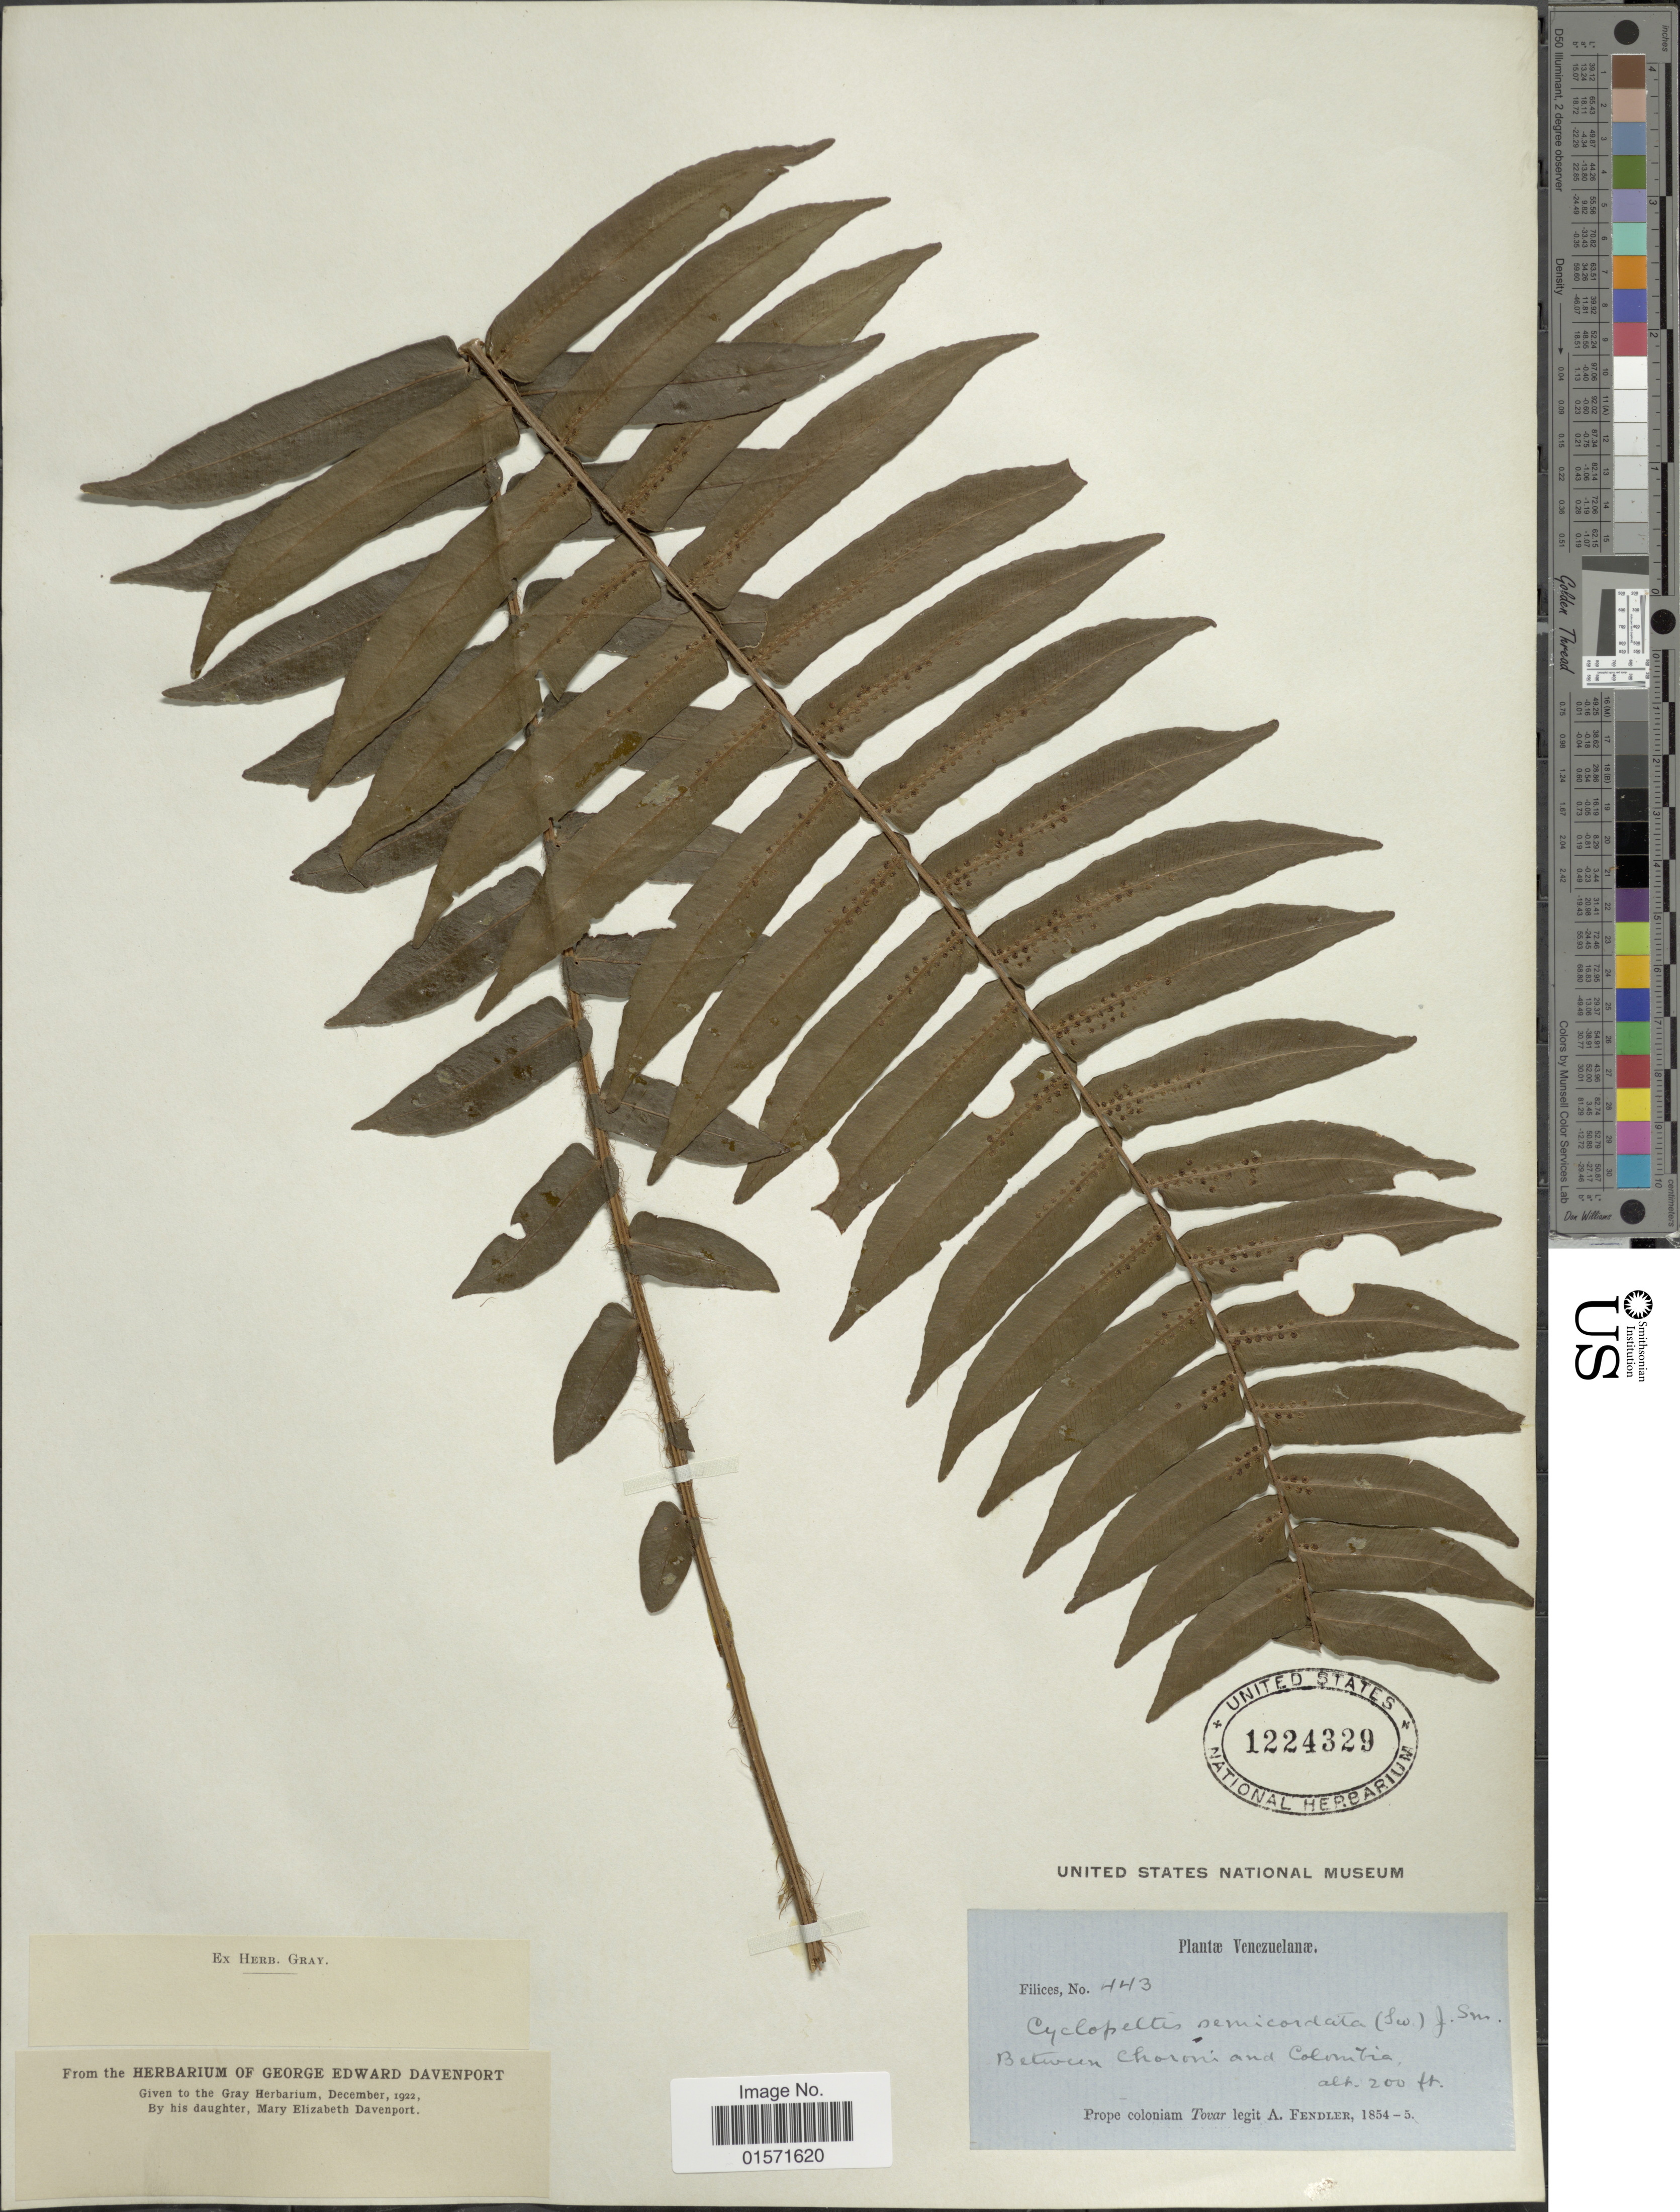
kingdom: Plantae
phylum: Tracheophyta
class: Polypodiopsida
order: Polypodiales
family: Lomariopsidaceae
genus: Cyclopeltis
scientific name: Cyclopeltis semicordata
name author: (Sw.) J. Sm.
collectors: A. Fendler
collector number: Filices 443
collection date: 1854/1855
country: Venezuela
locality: Prope coloniam Tovar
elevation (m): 61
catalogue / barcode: US 1224329